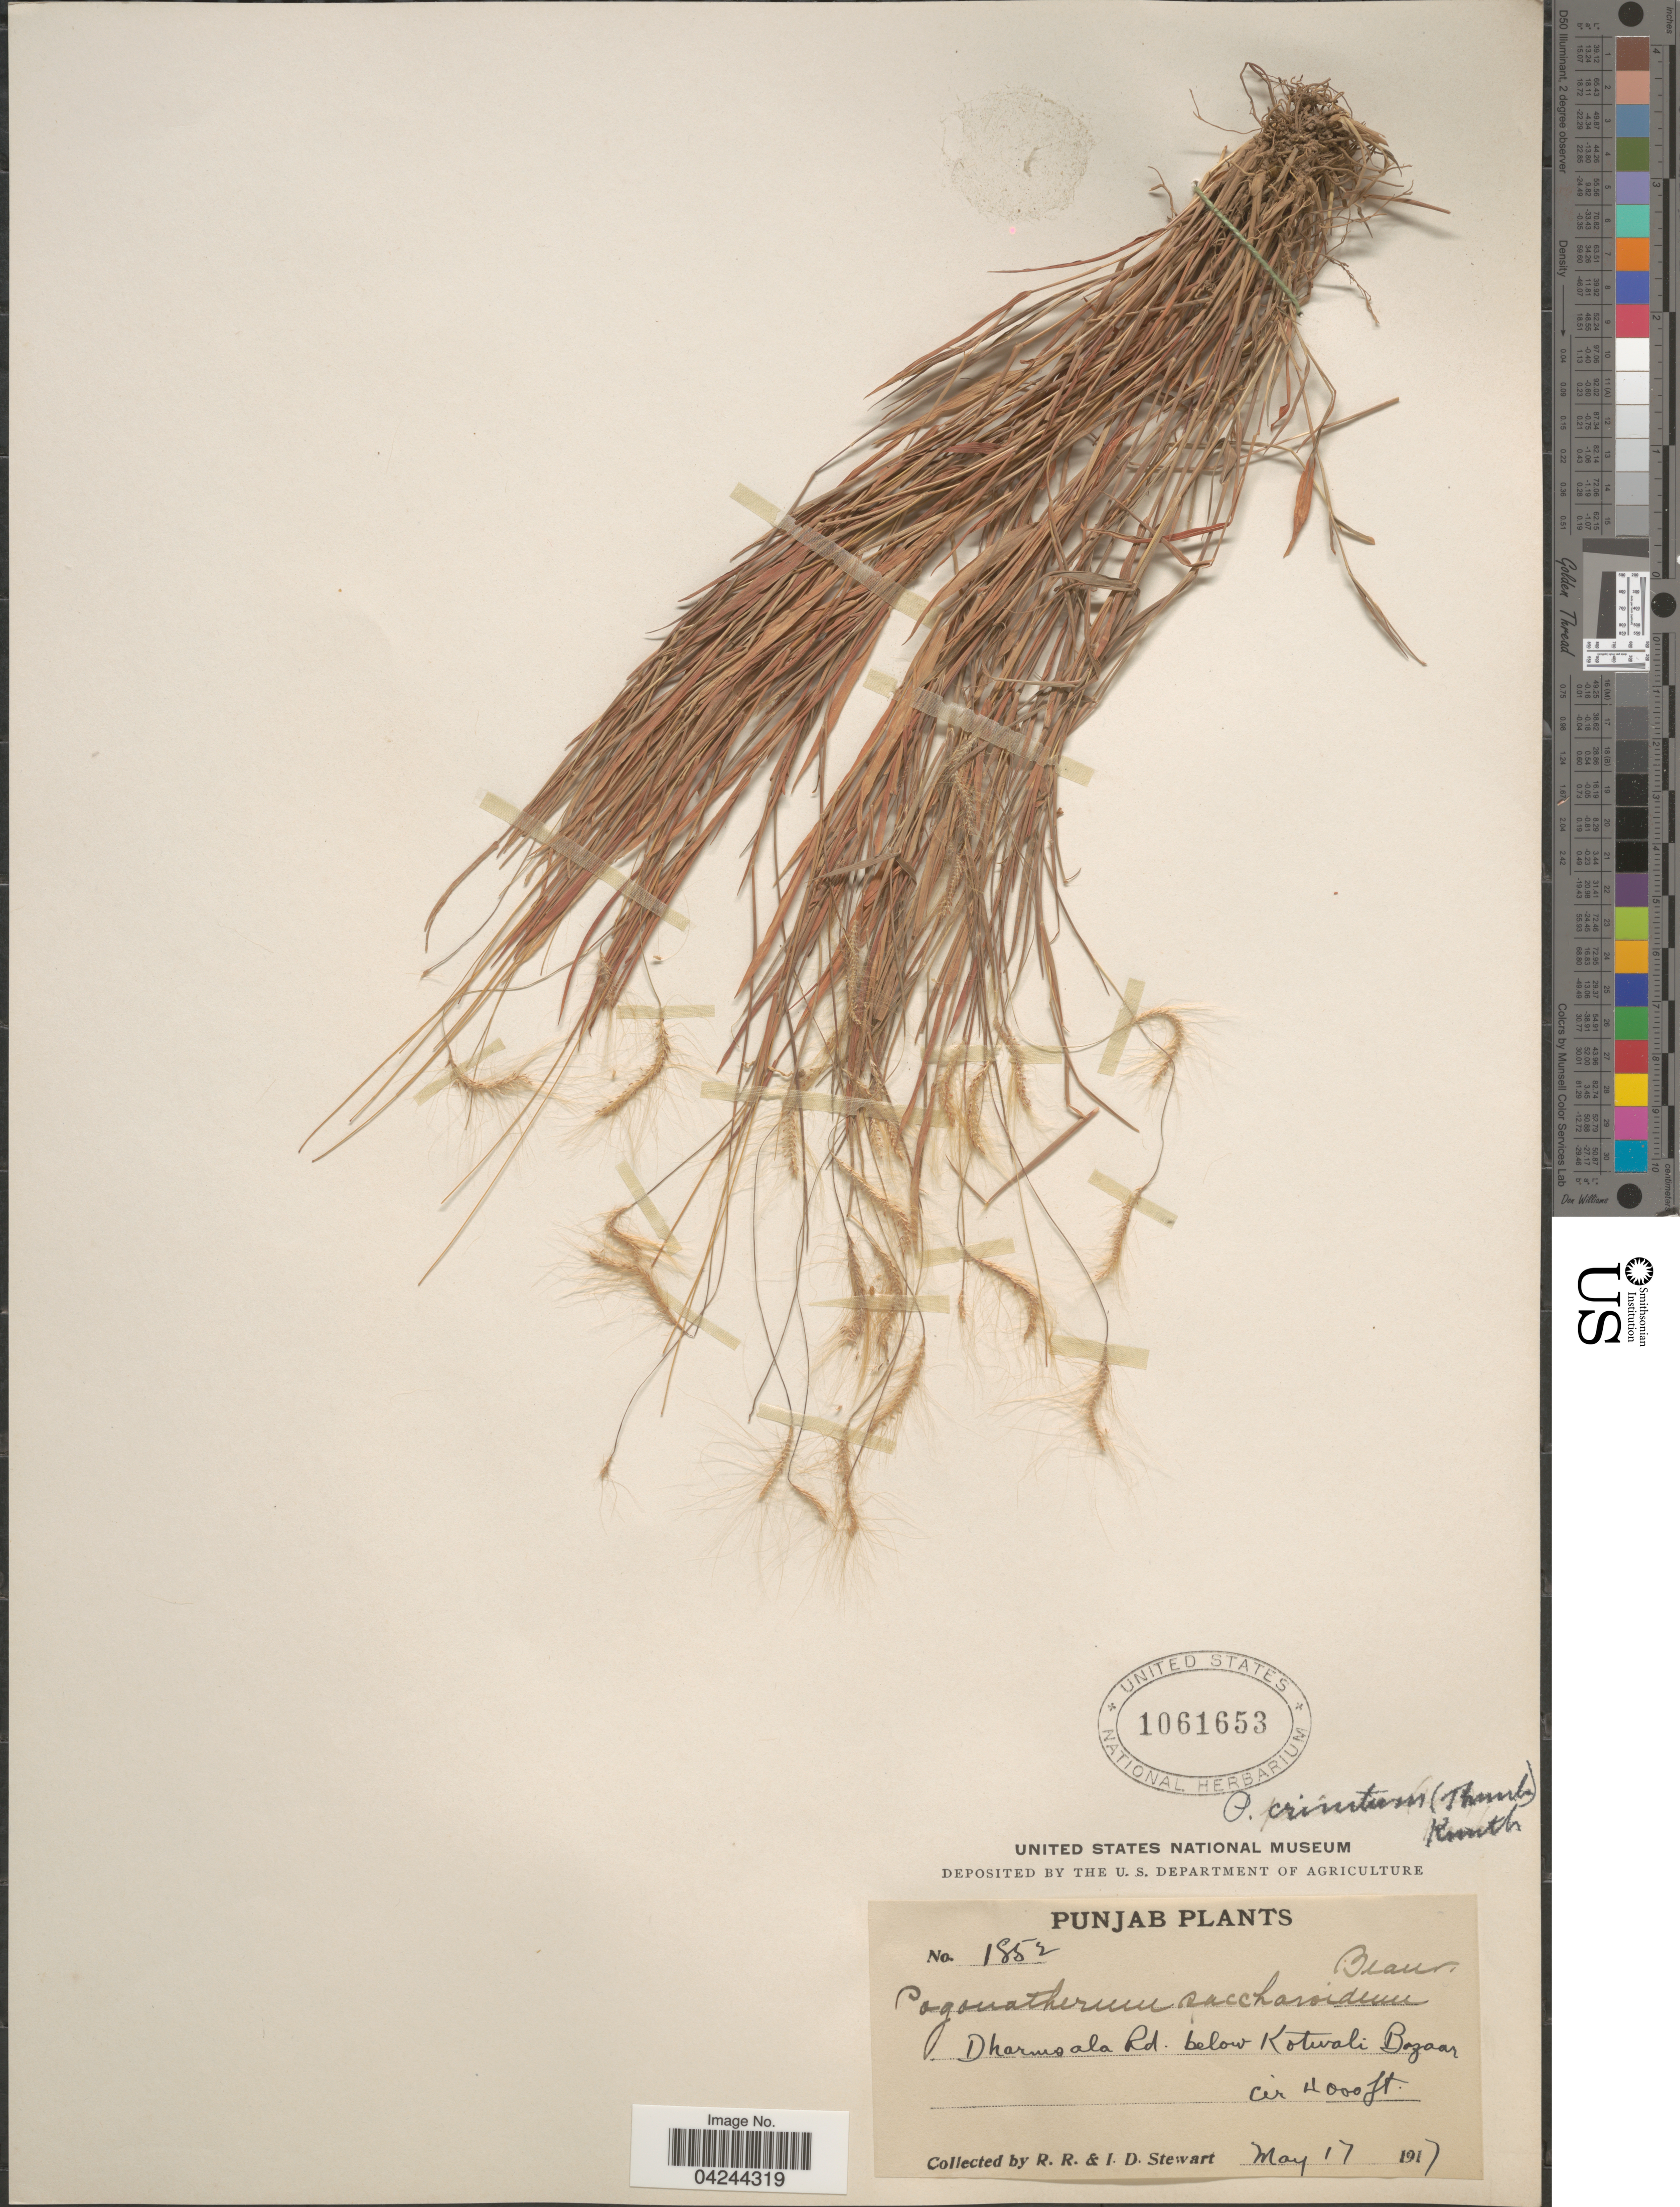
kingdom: Plantae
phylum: Tracheophyta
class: Liliopsida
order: Poales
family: Poaceae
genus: Pogonatherum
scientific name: Pogonatherum crinitum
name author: (Thunb.) Kunth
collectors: R. Stewart & I. Stewart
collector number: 1852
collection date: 1917-05-17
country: India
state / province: Himachal Pradesh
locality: Dharmsala Rd. below Kotwali Bazaar.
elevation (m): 1219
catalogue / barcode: US 1061653